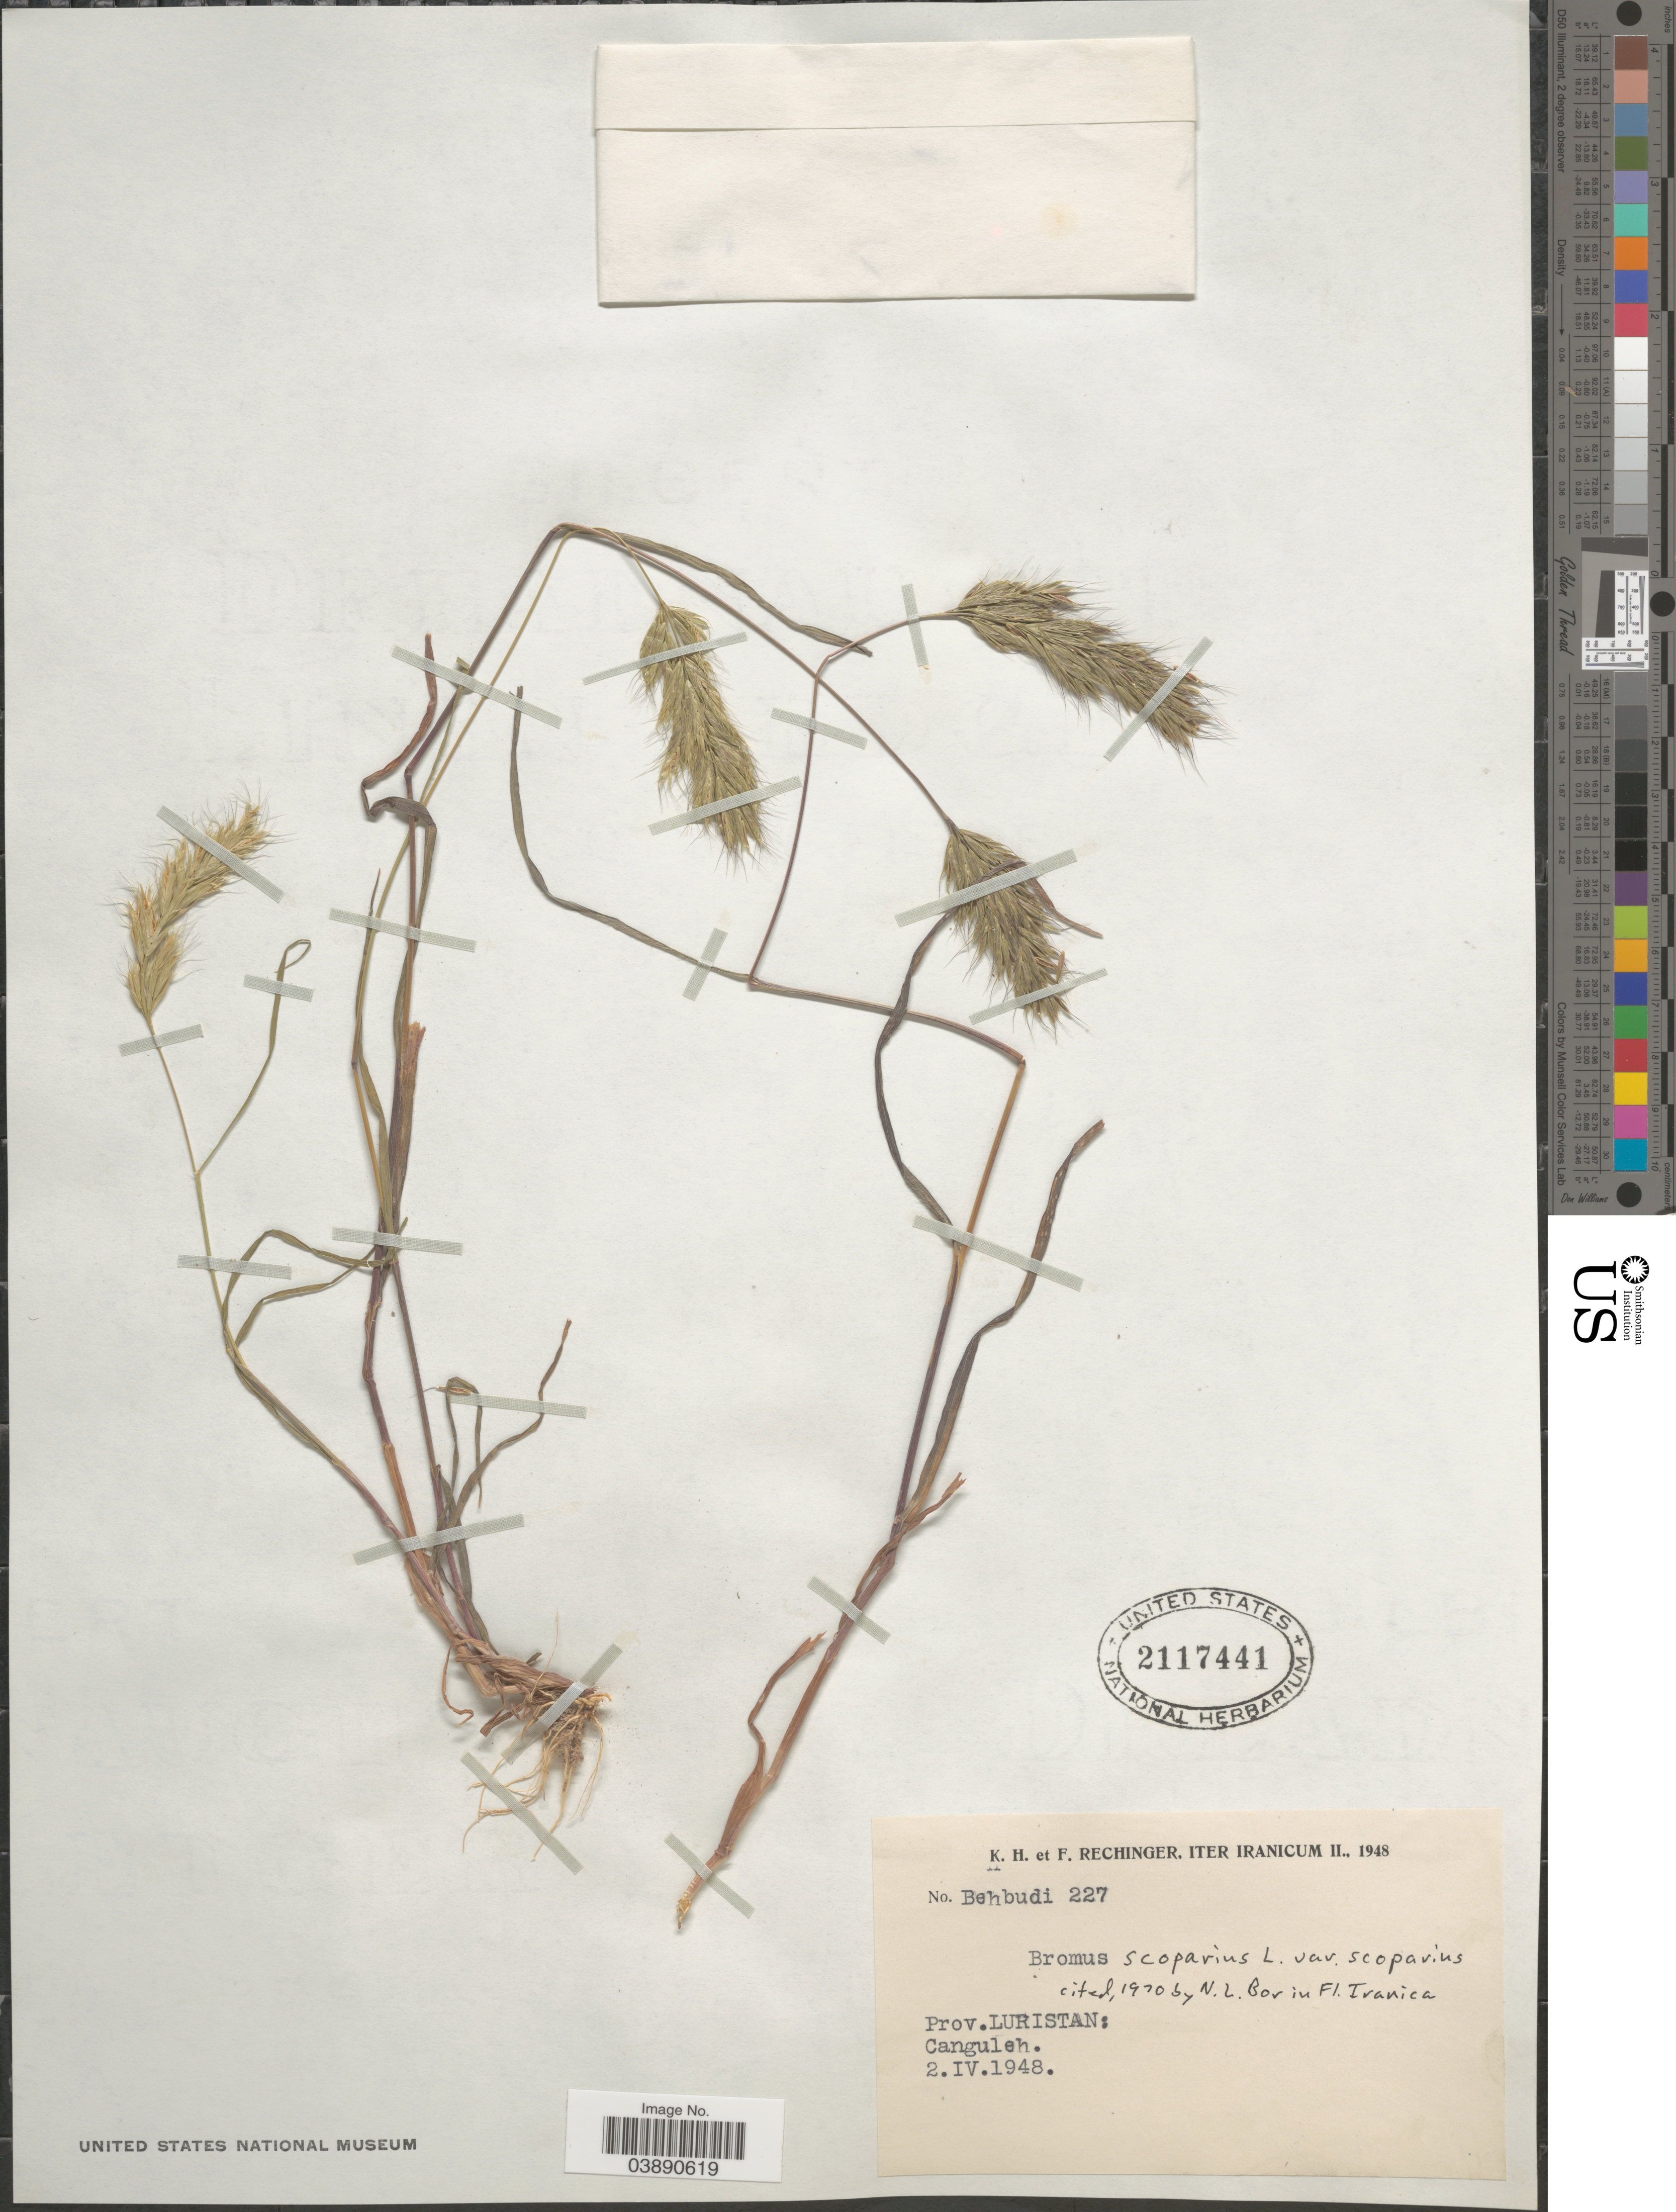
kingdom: Plantae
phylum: Tracheophyta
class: Liliopsida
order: Poales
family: Poaceae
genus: Bromus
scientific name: Bromus scoparius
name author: L.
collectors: K. H. Rechinger & F. Rechinger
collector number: Behbudi 227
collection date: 1948-04-02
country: Iran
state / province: Lorestan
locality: Iter Iranicum II., 1948. Prov. Luristan: Canguleh.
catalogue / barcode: US 2117441